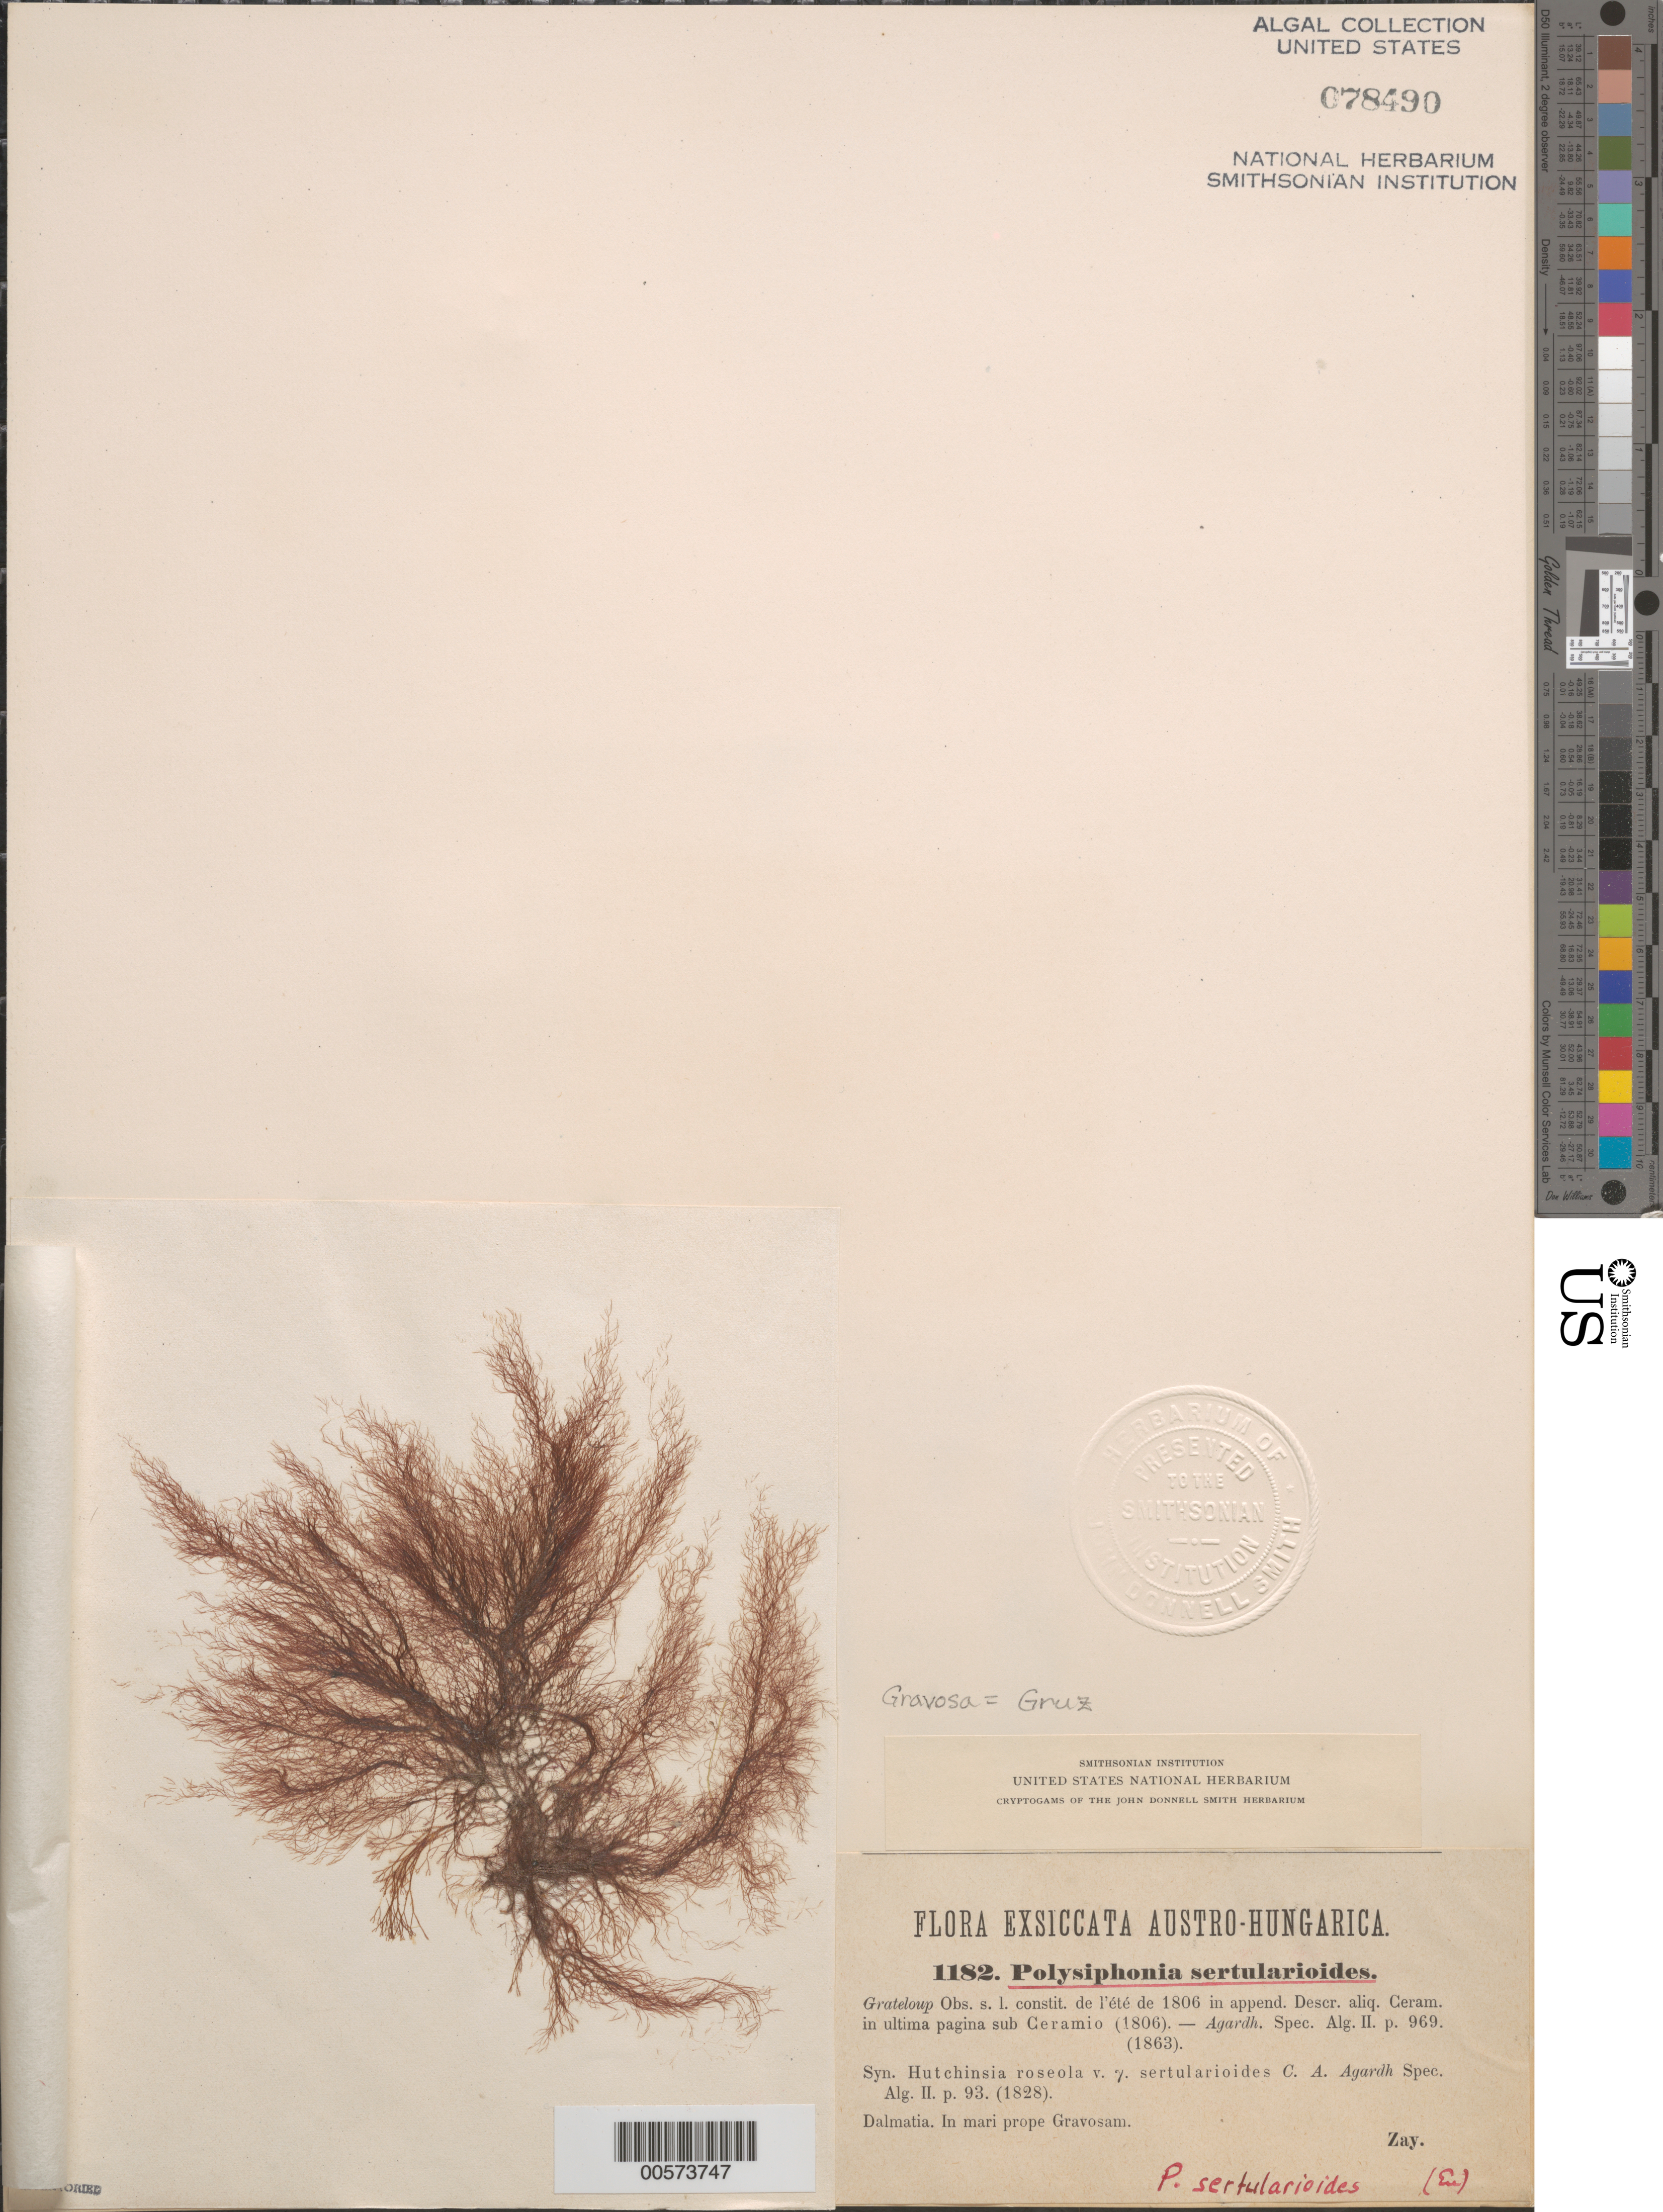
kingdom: Plantae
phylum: Rhodophyta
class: Florideophyceae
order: Ceramiales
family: Rhodomelaceae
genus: Polysiphonia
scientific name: Polysiphonia sertularioides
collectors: -. Zay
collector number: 1182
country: Croatia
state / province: Dubrovnik-Neretva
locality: Adriatic Sea near Gruz (Gravosam)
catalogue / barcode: US 78490